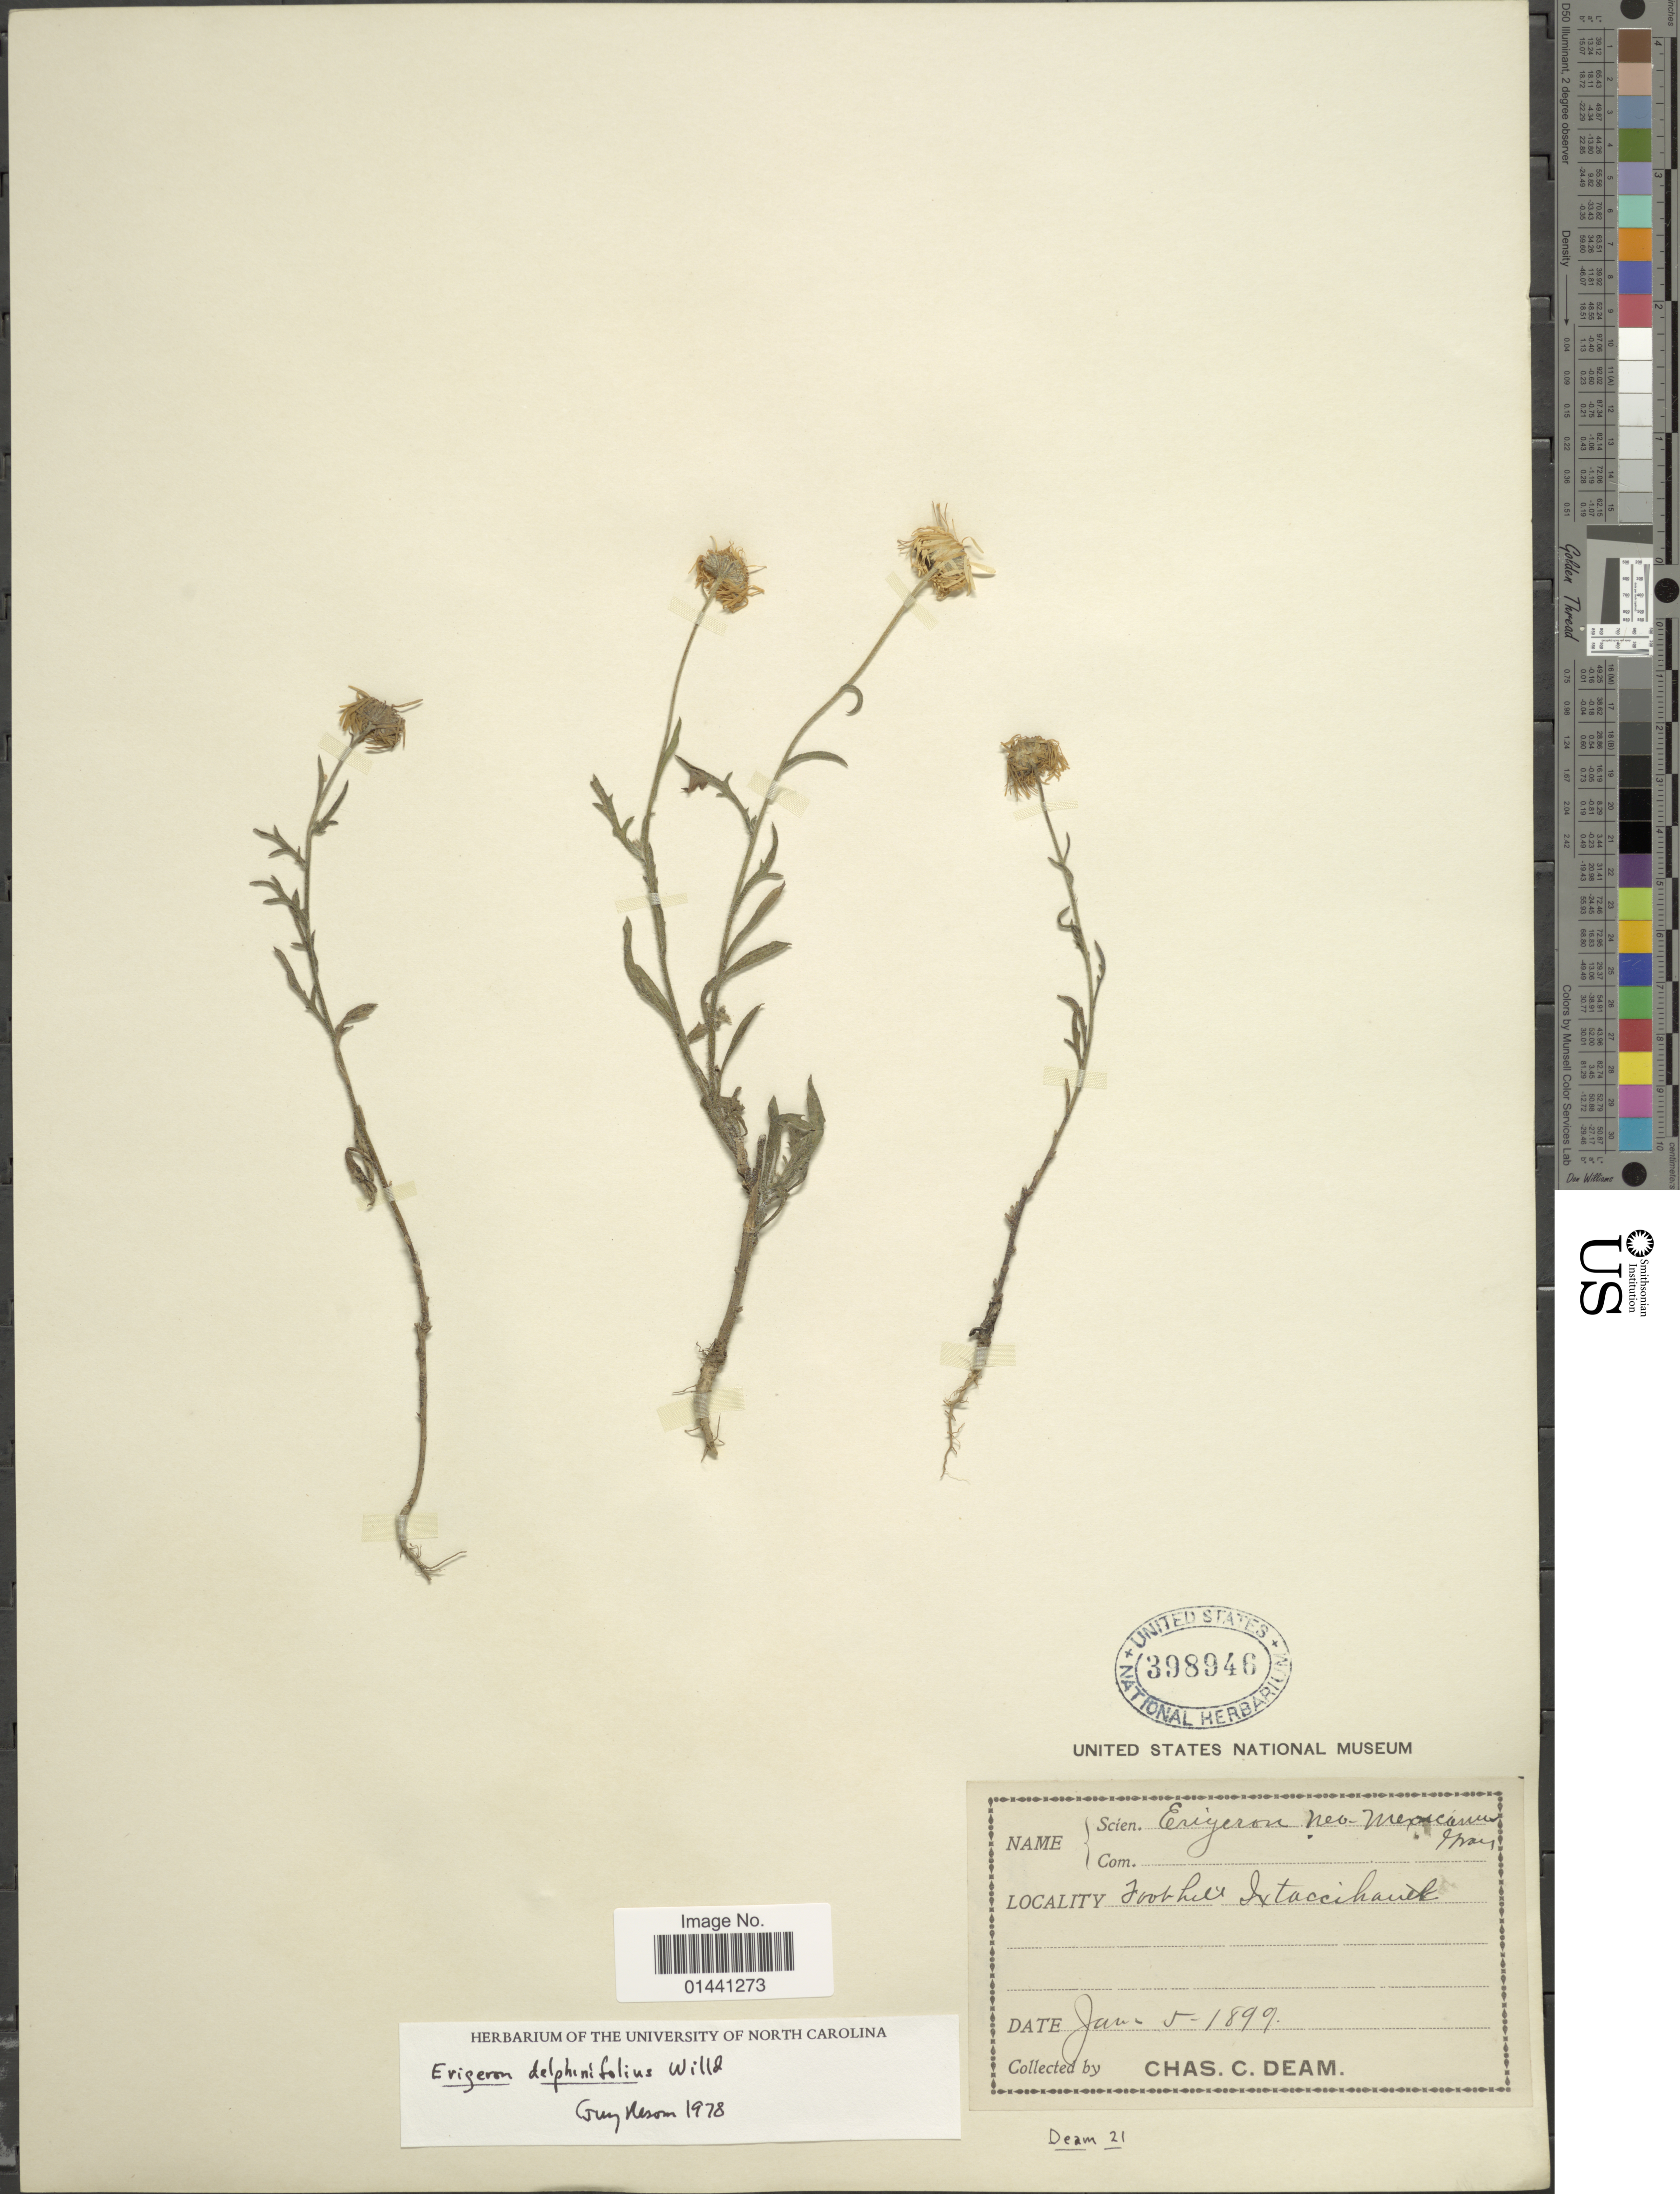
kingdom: Plantae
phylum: Tracheophyta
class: Magnoliopsida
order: Asterales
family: Asteraceae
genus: Erigeron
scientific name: Erigeron delphinifolius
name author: Willd.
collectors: C. C. Deam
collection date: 1899-01-05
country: Mexico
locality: Foothills Iztaccihuatl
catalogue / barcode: US 398946